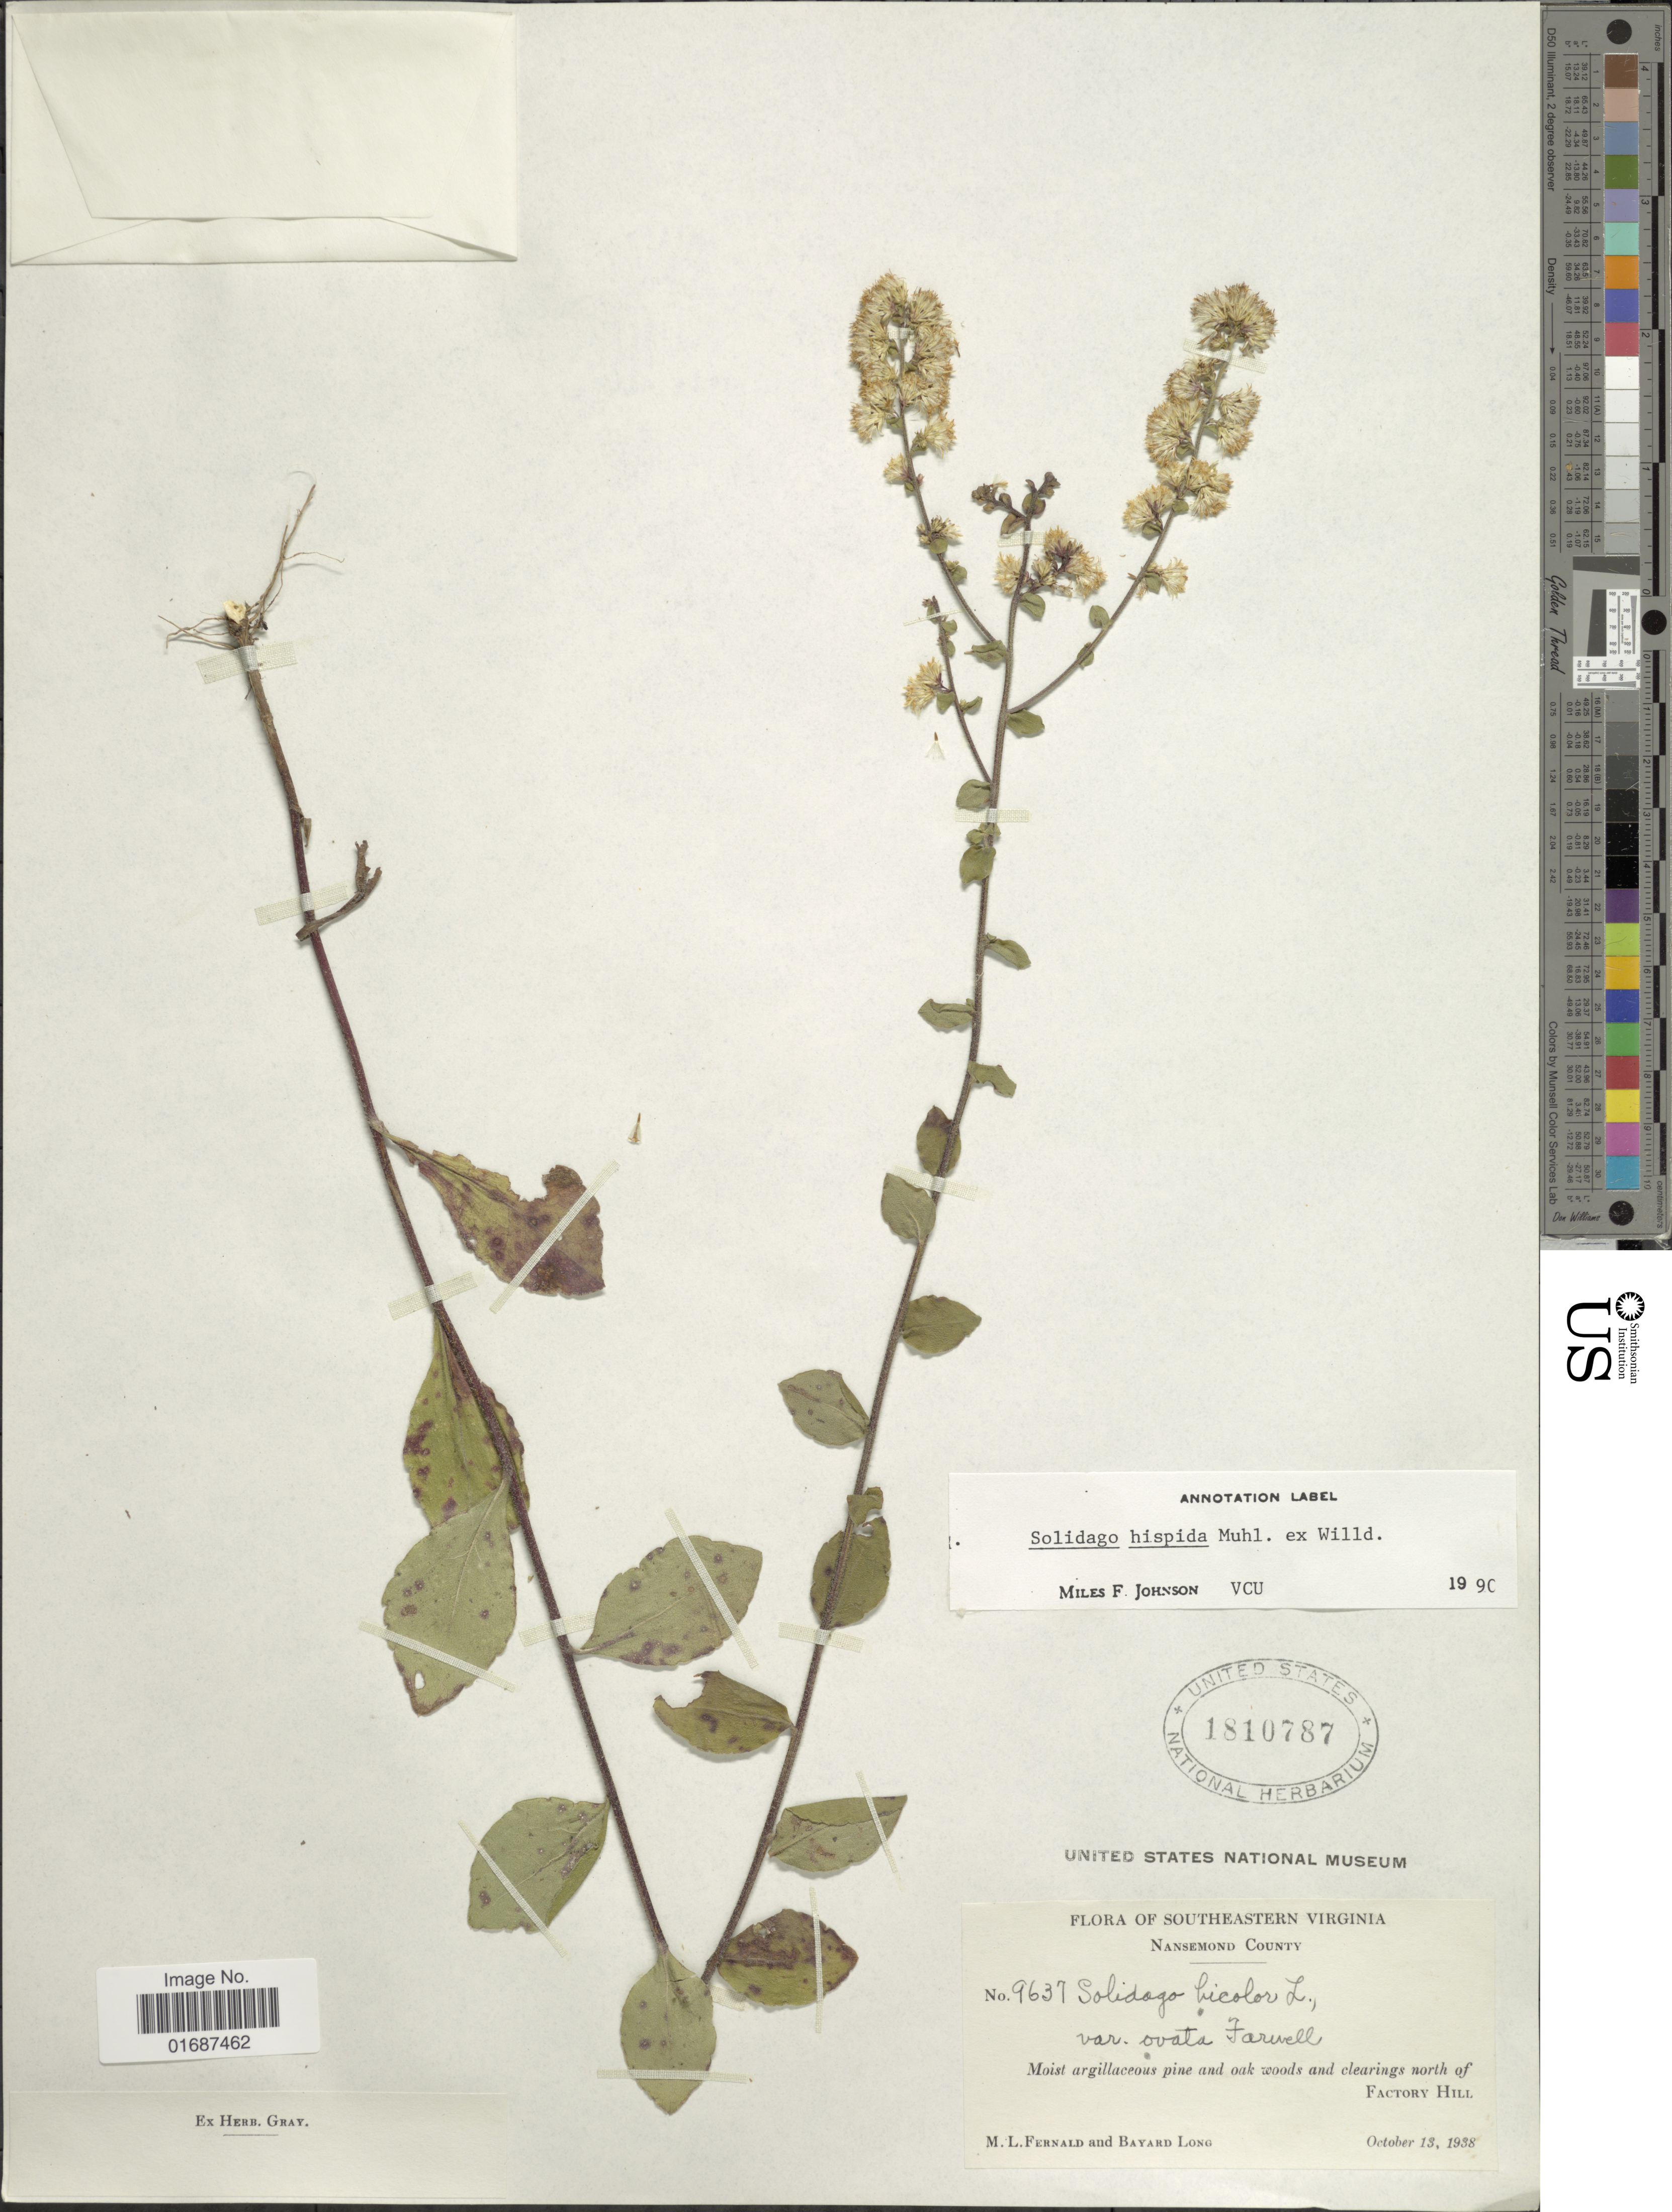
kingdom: Plantae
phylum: Tracheophyta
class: Magnoliopsida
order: Asterales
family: Asteraceae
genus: Solidago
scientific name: Solidago hispida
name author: Muhl. ex Willd.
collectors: M. L. Fernald & B. Long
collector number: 9637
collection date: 1938-10-13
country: United States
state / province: Virginia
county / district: City of Suffolk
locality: Southeastern Virginia, Nansemond County, Moist argillaceous pine and oak woods and clearings north of Factory Hill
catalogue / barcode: US 1810787